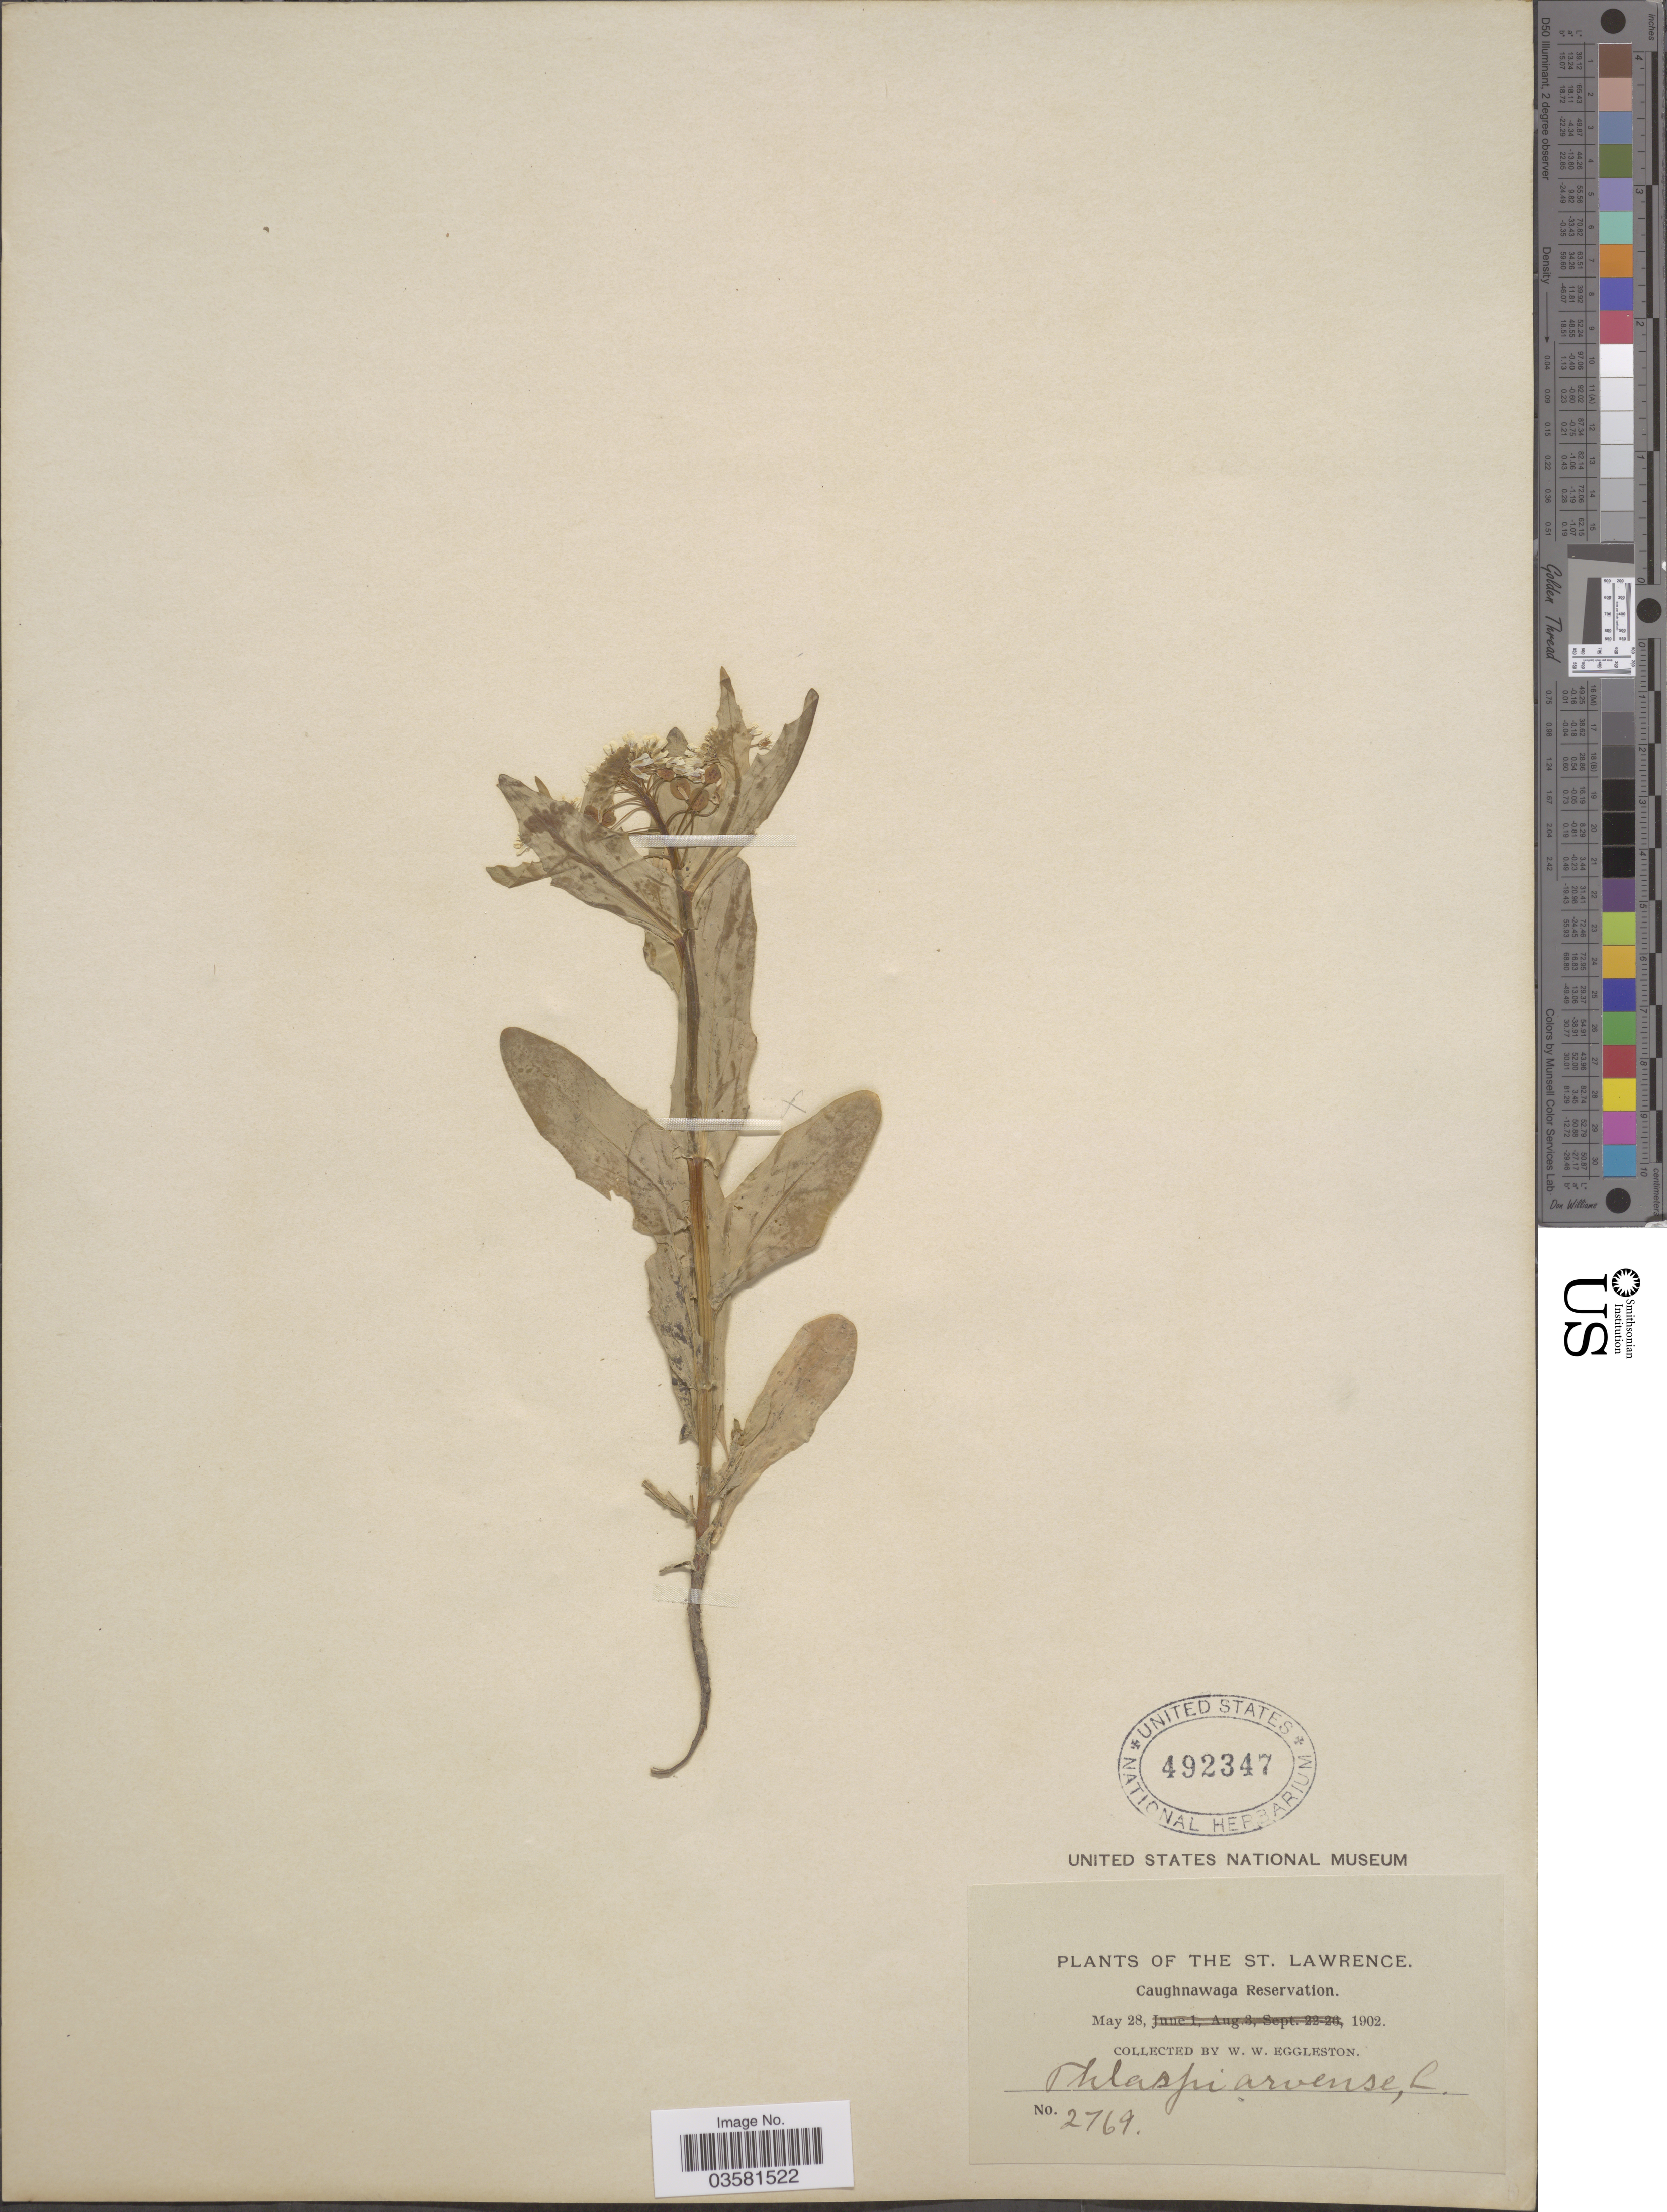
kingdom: Plantae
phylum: Tracheophyta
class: Magnoliopsida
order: Brassicales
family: Brassicaceae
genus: Thlaspi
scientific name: Thlaspi arvense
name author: L.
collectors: W. W. Eggleston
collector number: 2769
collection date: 1902-05-28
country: Canada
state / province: Quebec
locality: The St. Lawrence. Caughnawaga Reservation.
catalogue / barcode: US 492347